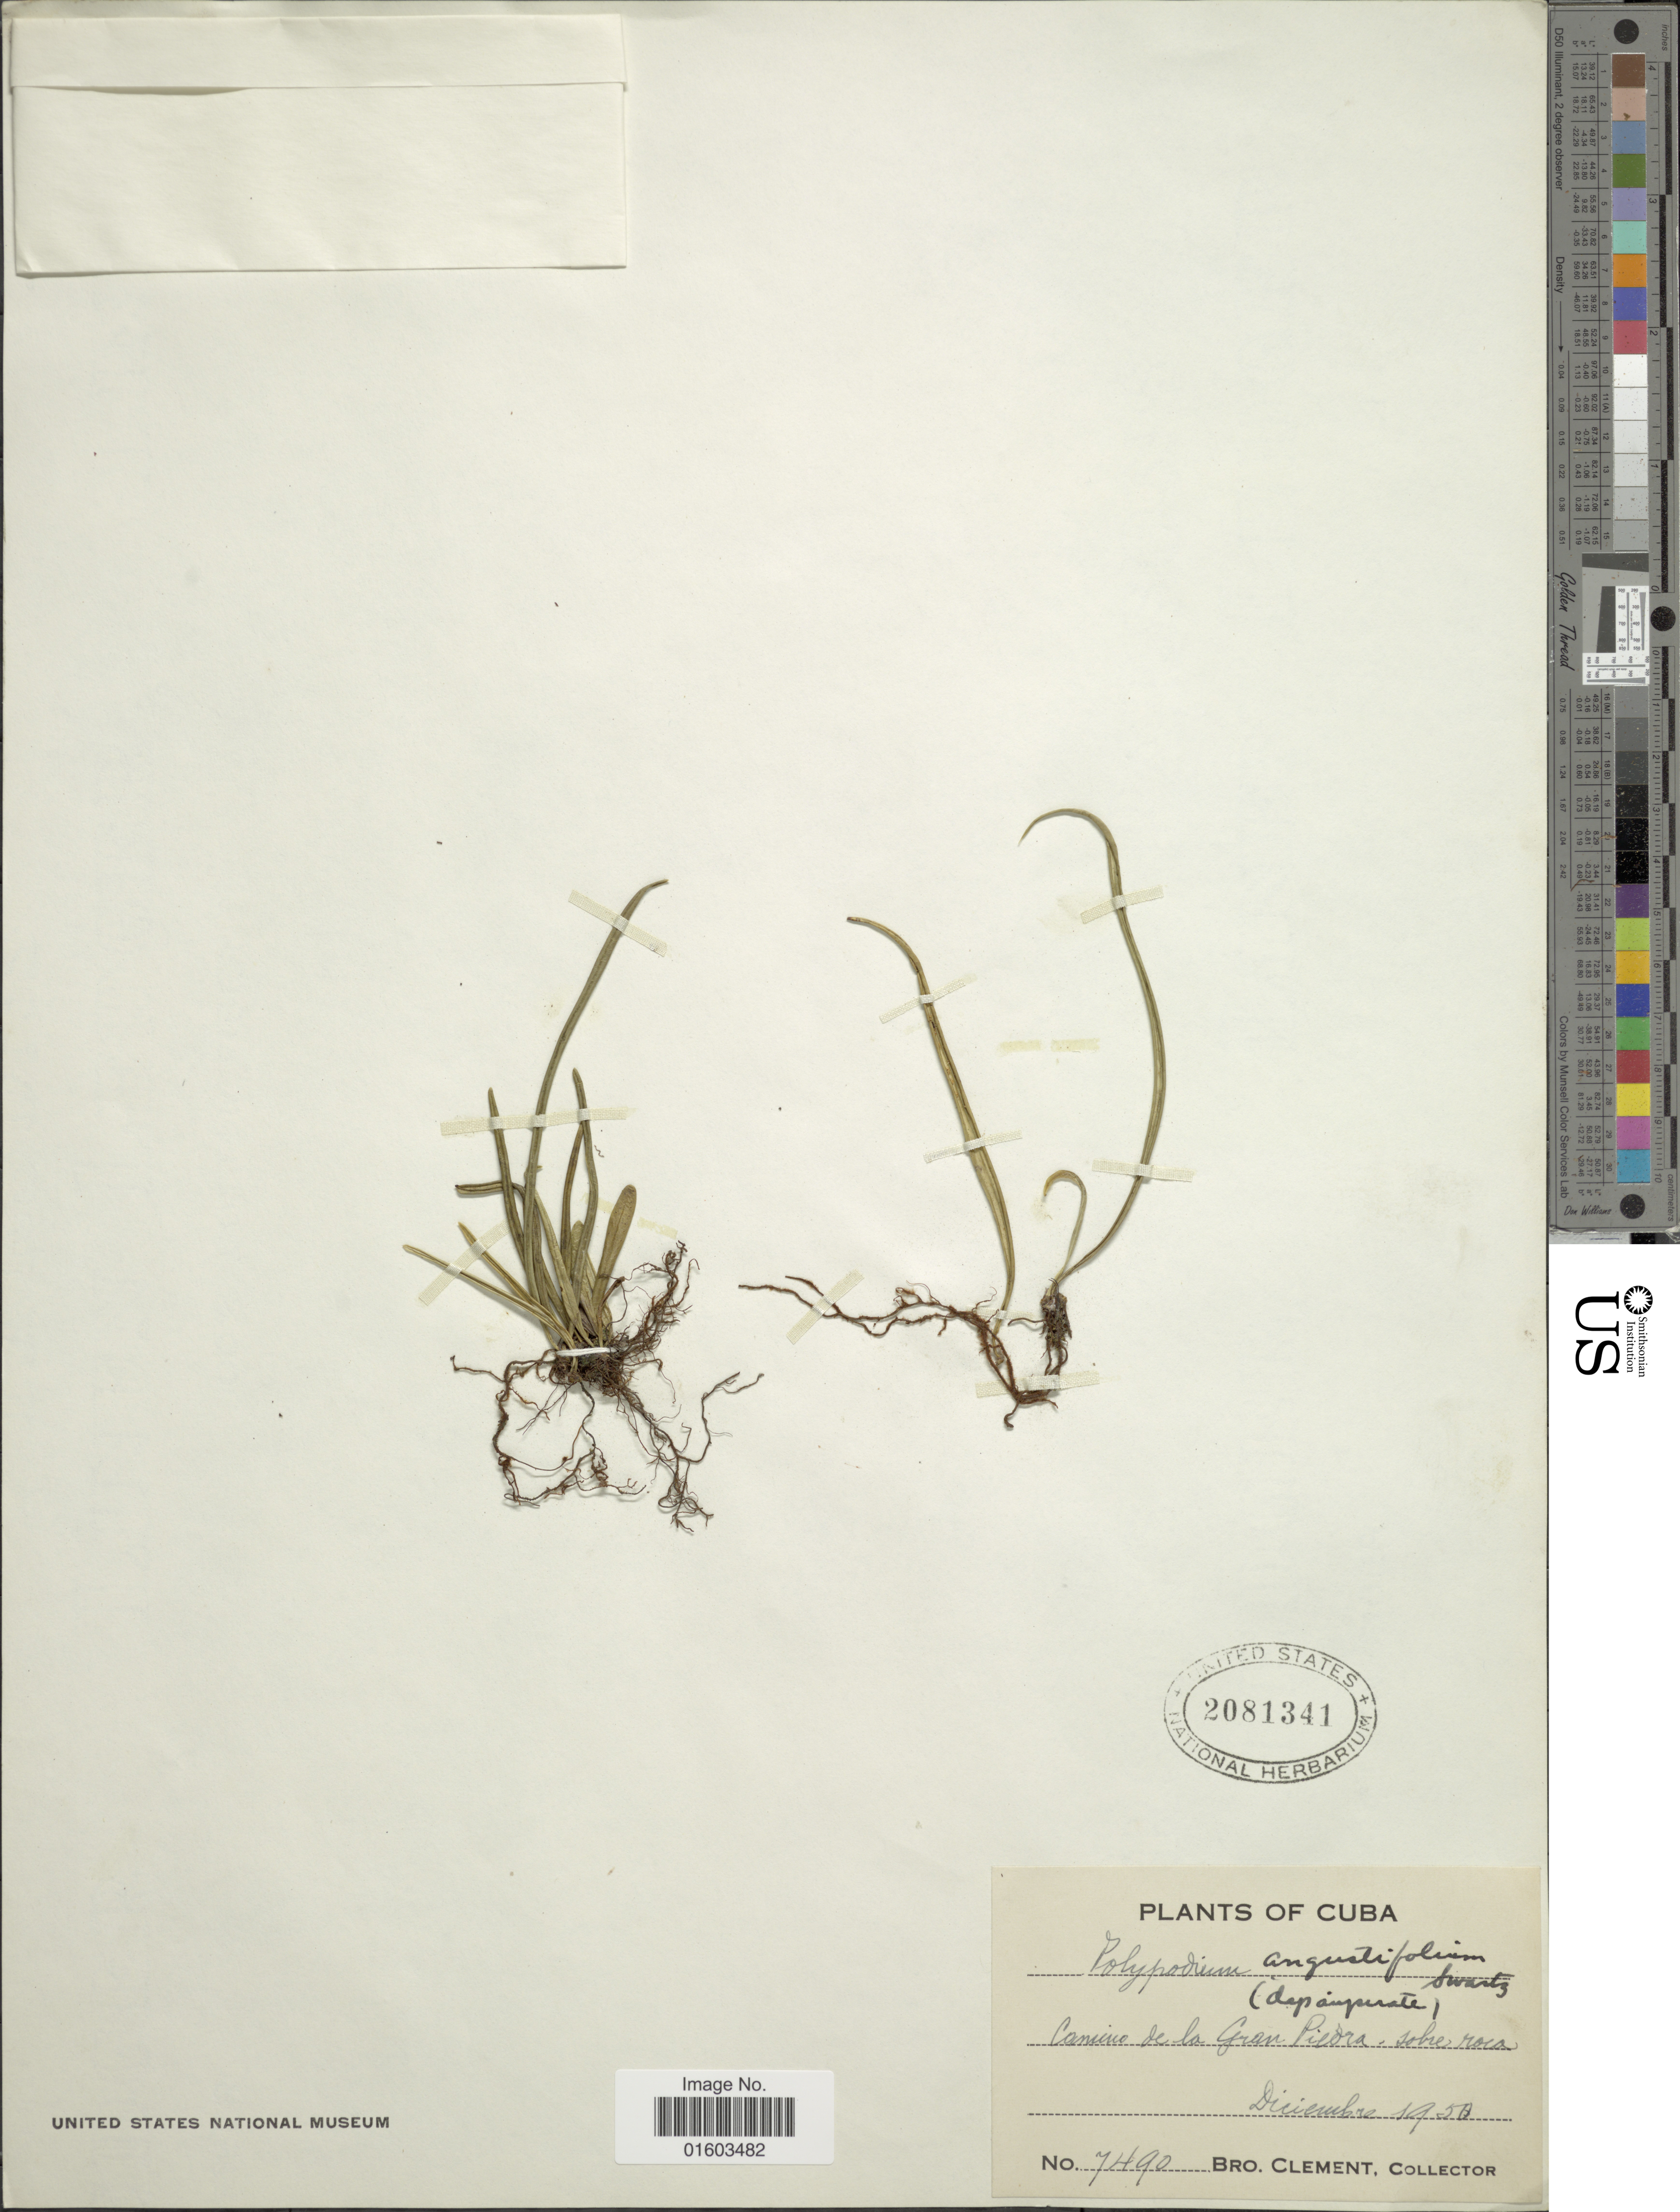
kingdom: Plantae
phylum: Tracheophyta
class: Polypodiopsida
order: Polypodiales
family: Polypodiaceae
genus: Campyloneurum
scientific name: Campyloneurum angustifolium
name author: (Sw.) Fée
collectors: B. Clement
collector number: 7490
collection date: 1958-12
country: Cuba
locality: Camine de la Gran Piedra sobre roca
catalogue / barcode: US 2081341